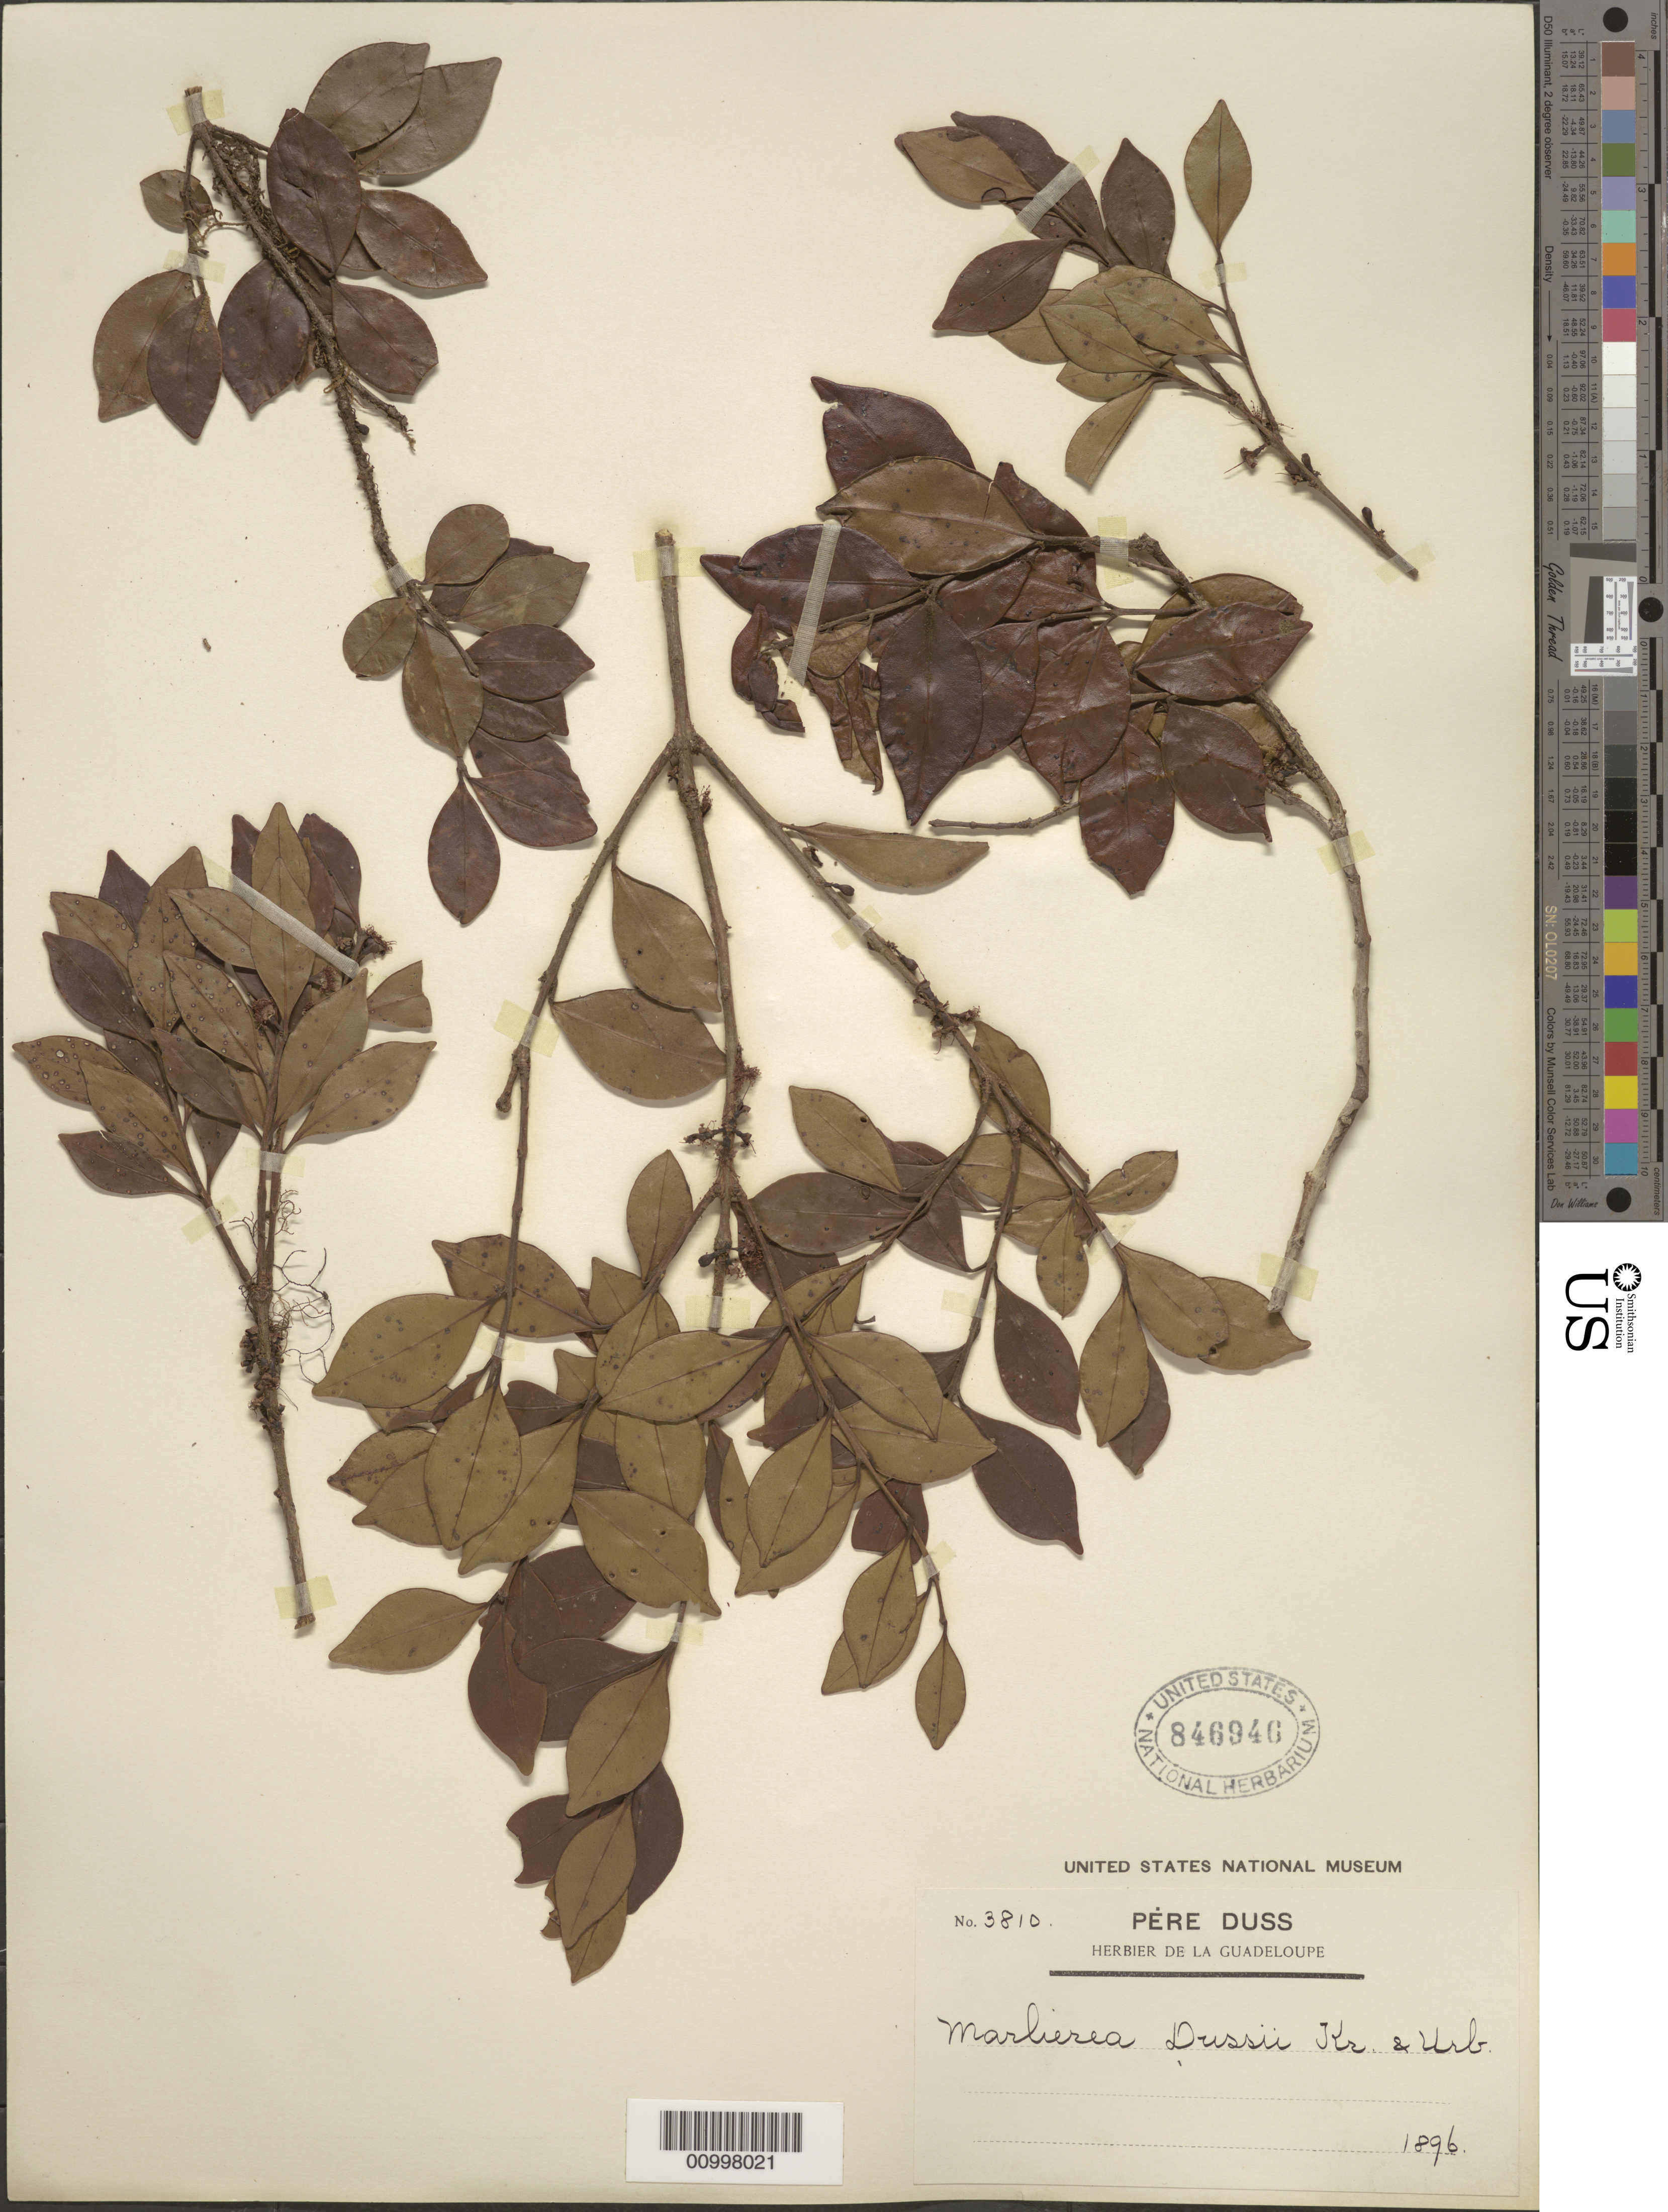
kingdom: Plantae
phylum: Tracheophyta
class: Magnoliopsida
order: Myrtales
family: Myrtaceae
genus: Siphoneugena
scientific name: Siphoneugena dussii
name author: (Krug & Urb.) Proença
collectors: Père Duss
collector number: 3810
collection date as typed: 1896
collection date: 1896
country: Guadeloupe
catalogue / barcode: US 846946